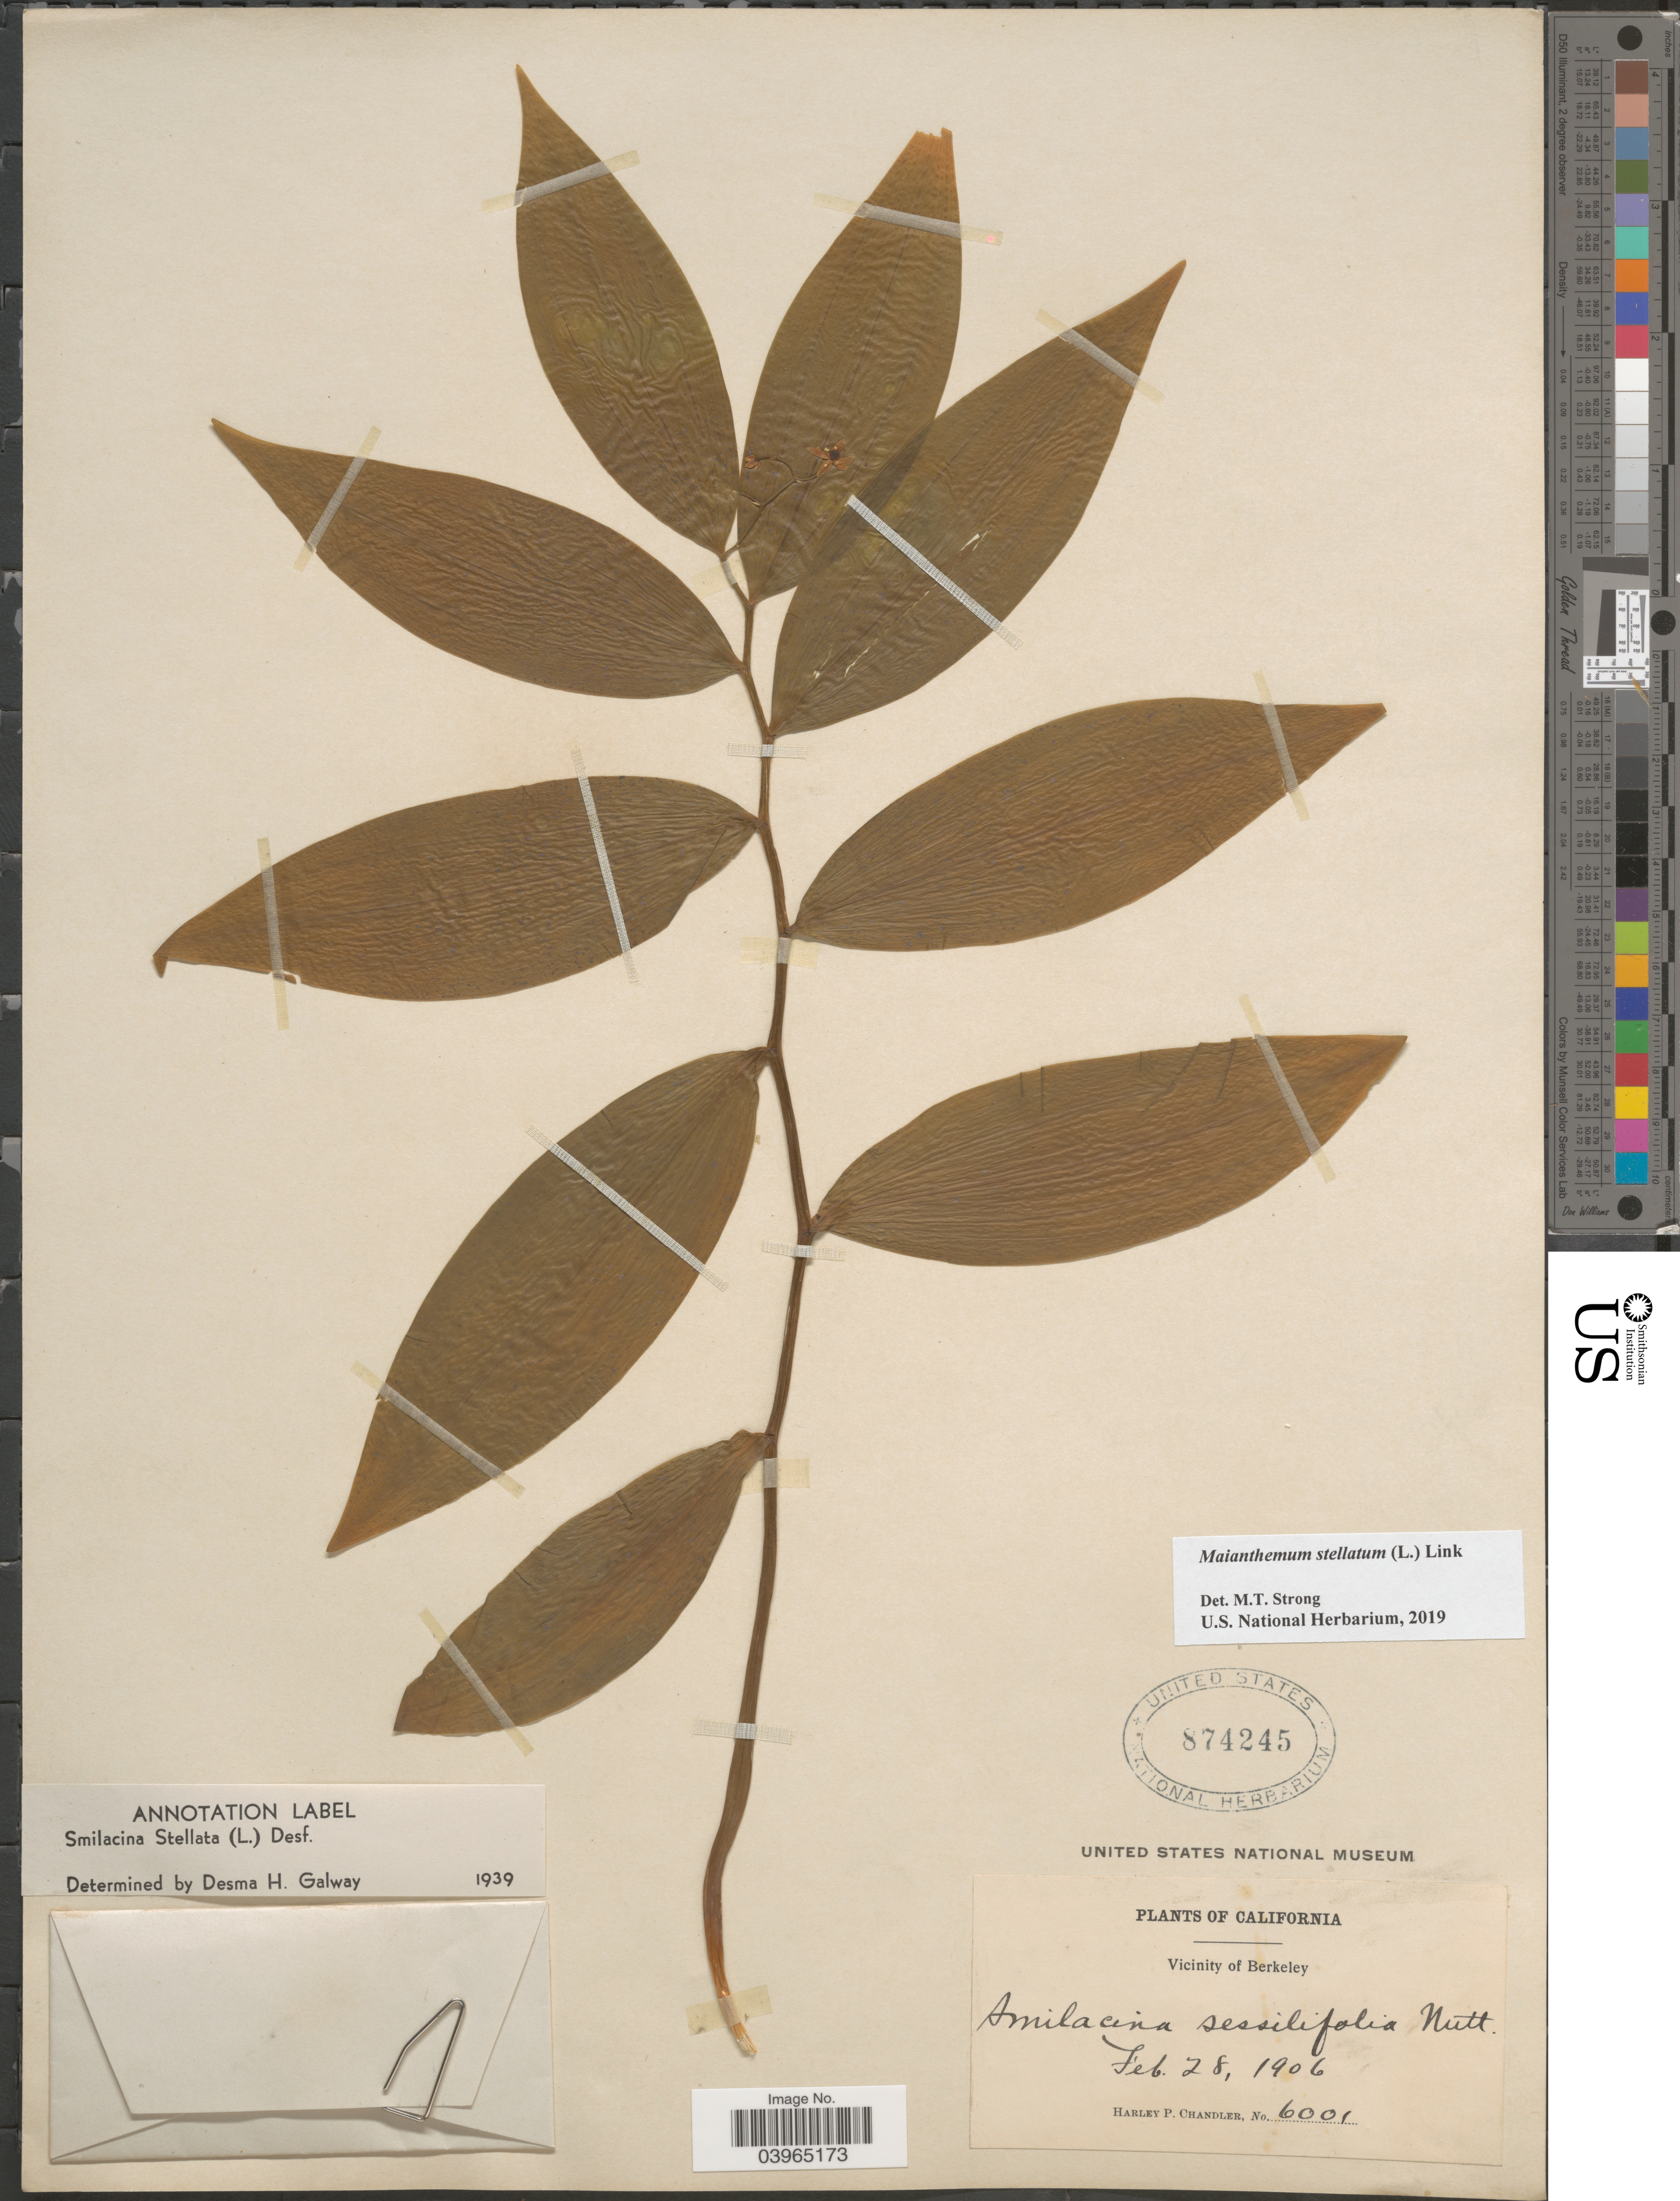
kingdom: Plantae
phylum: Tracheophyta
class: Liliopsida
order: Asparagales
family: Asparagaceae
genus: Maianthemum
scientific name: Maianthemum stellatum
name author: (L.) Link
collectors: H. Chandler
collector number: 6001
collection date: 1906-02-28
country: United States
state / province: California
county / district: Alameda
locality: Vicinity of Berkeley.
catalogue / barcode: US 874245